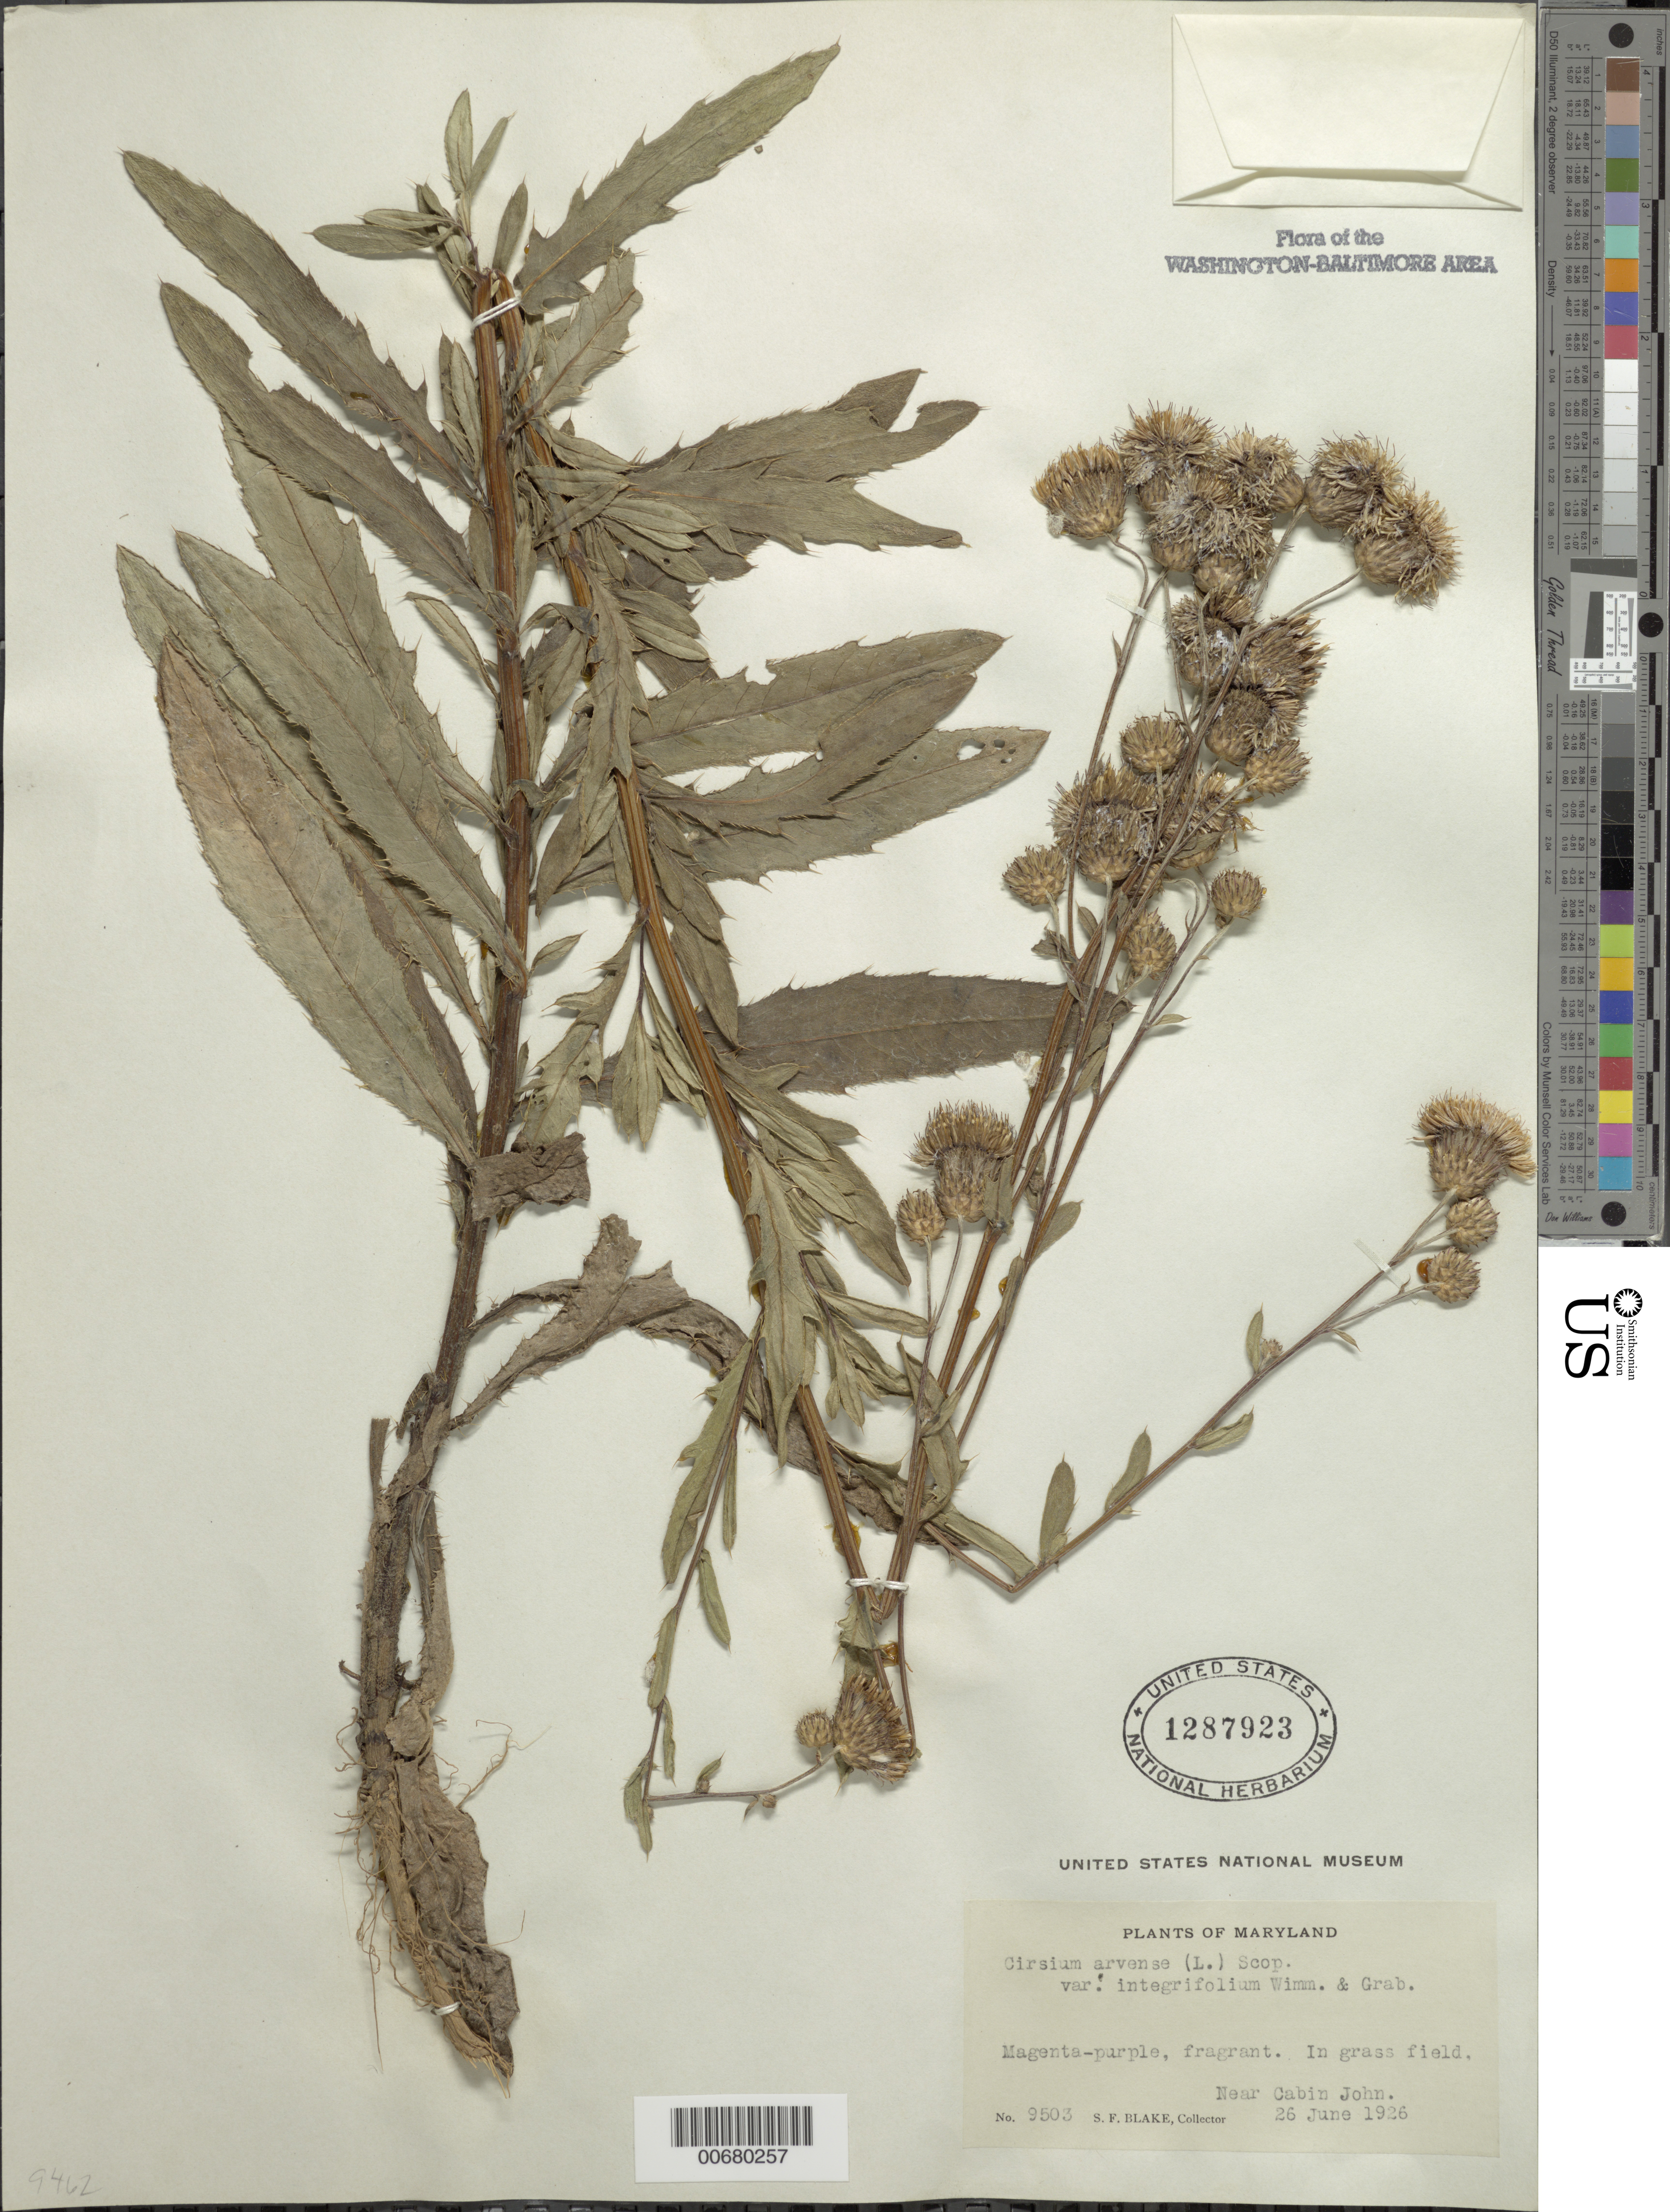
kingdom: Plantae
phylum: Tracheophyta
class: Magnoliopsida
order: Asterales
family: Asteraceae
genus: Cirsium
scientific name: Cirsium arvense var. integrifolium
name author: Wimm. & Grab.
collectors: S. Blake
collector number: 9503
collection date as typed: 26 Jun 1926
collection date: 1926-06-26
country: United States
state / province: Maryland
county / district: Montgomery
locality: Cabin John, near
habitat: In grass field.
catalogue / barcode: US 1287923